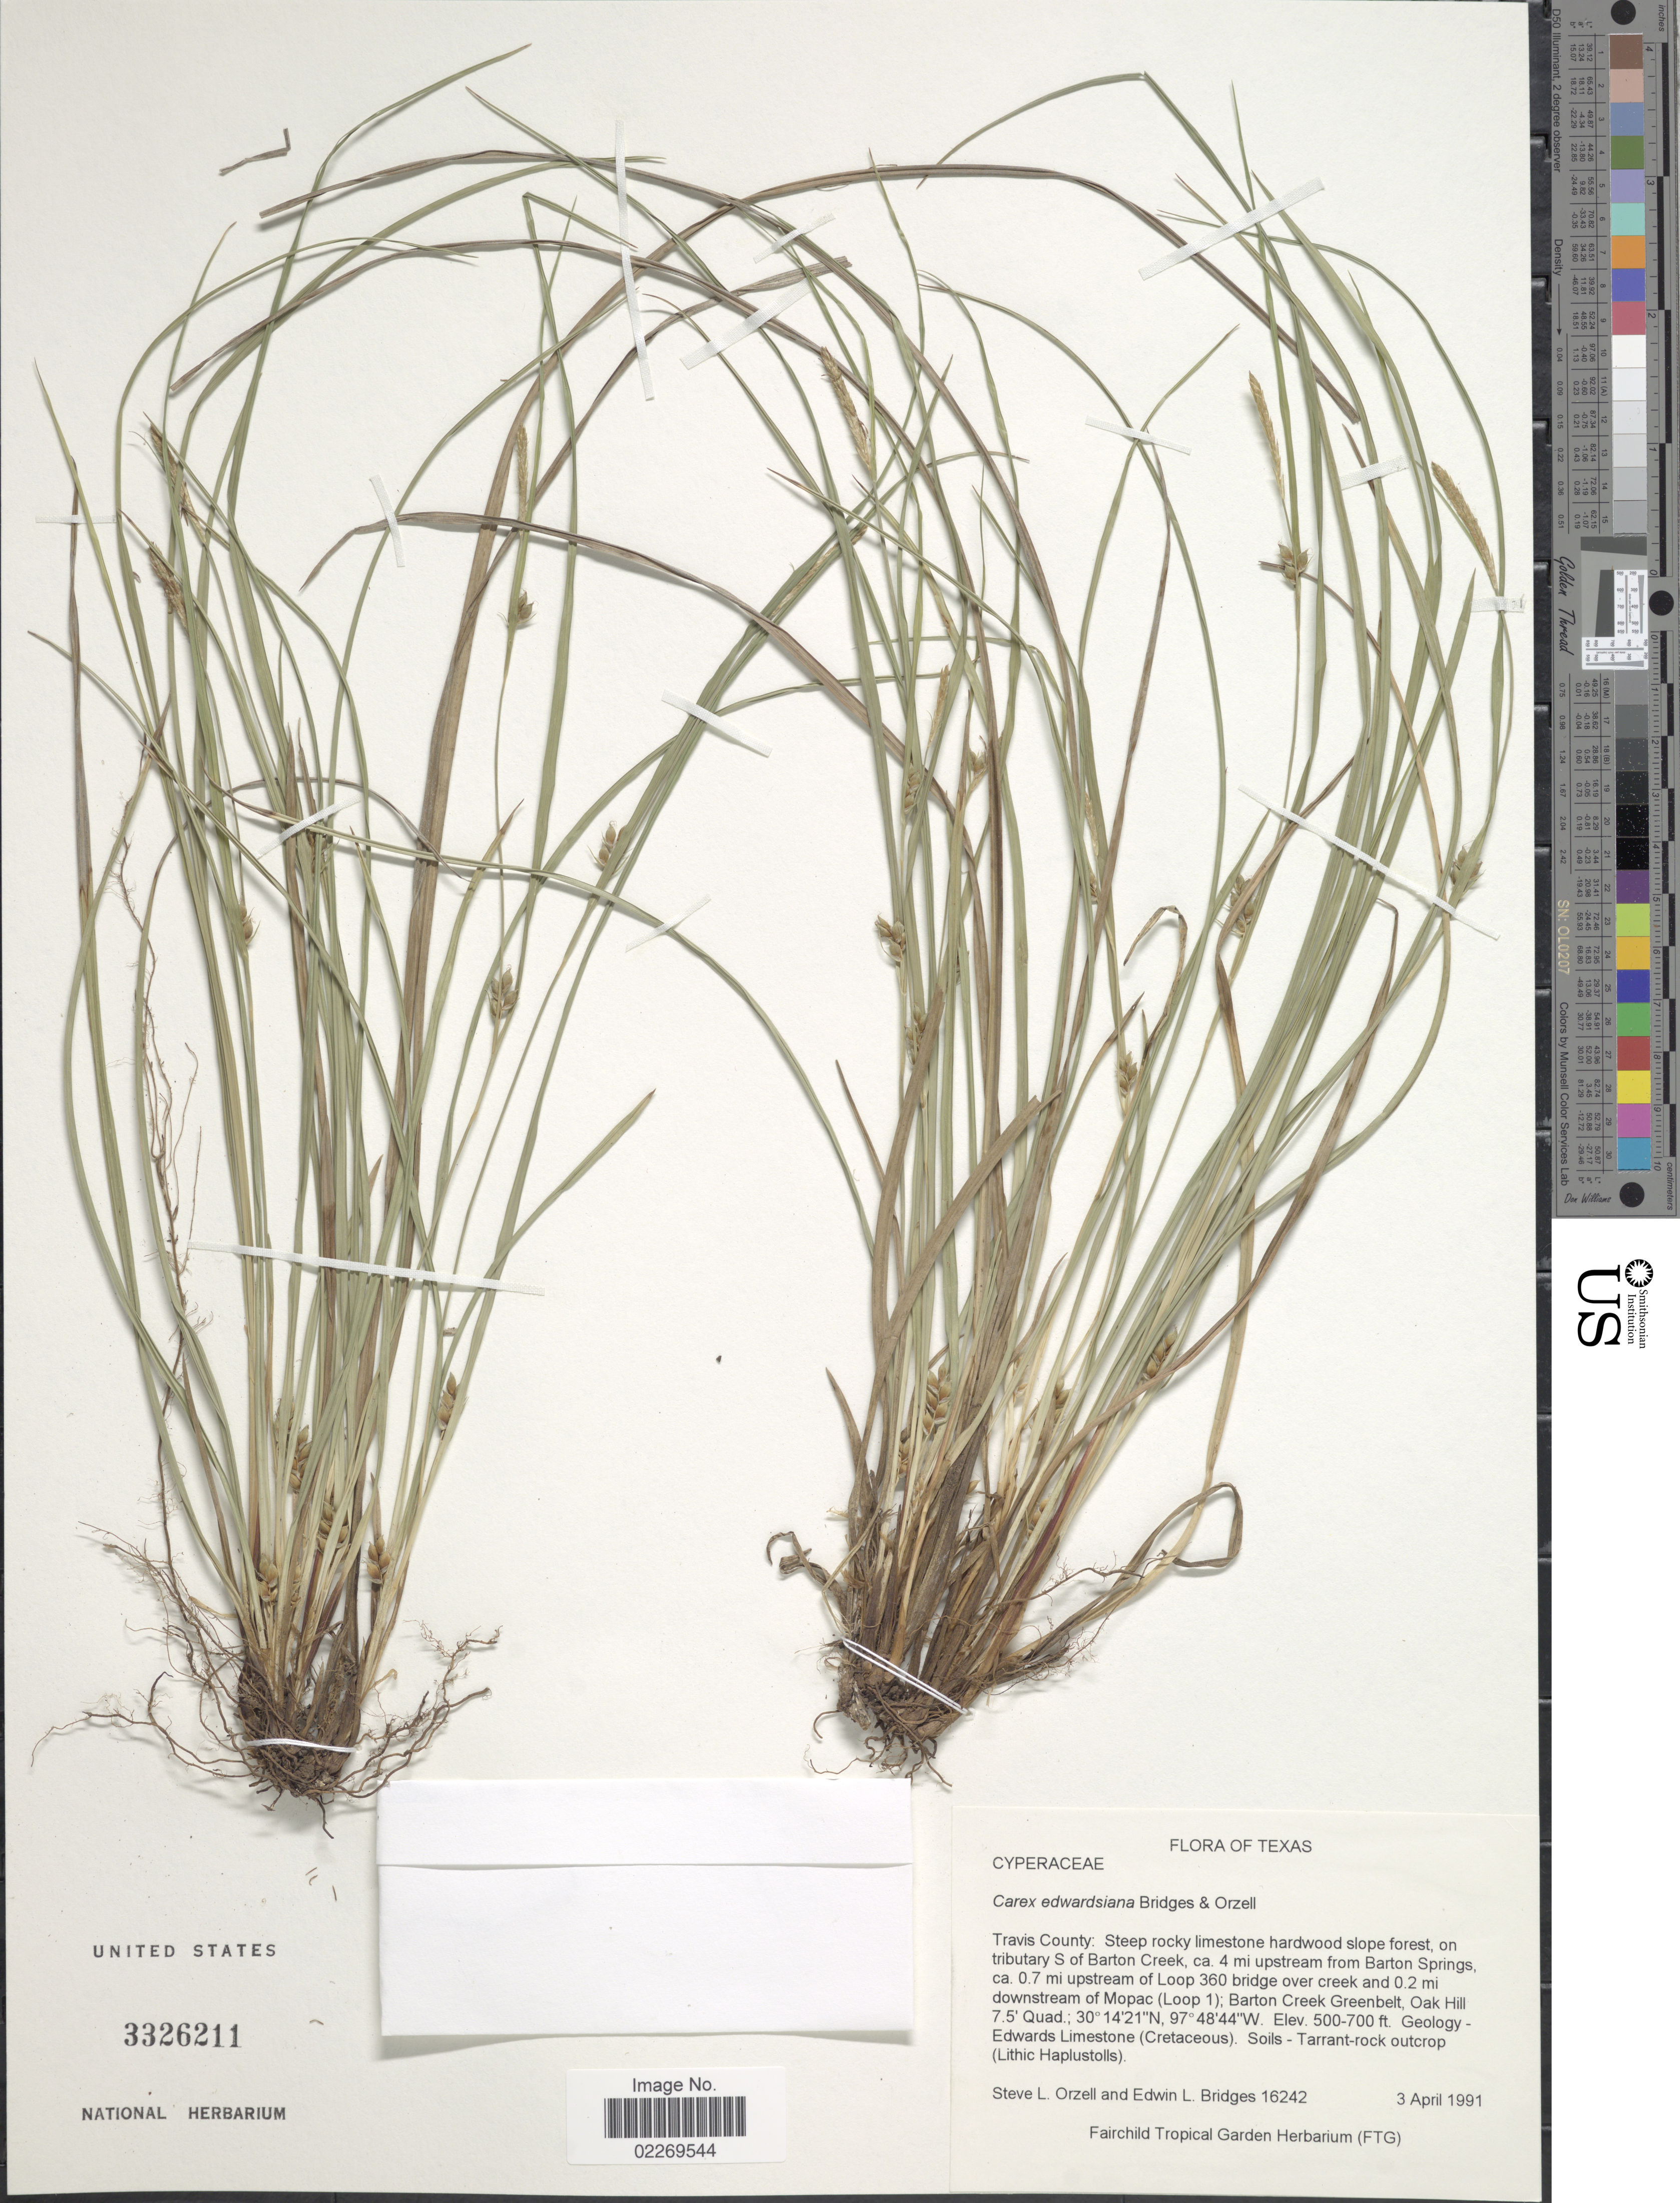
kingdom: Plantae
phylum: Tracheophyta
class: Liliopsida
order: Poales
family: Cyperaceae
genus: Carex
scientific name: Carex edwardsiana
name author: E.L. Bridges & Orzell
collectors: S. Orzell & E. Bridges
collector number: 16242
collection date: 1991-04-03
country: United States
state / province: Texas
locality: Travis County: on tributary S of Barton Creek, ca. 4 mi uptream from Barton Springs, ca. 0.7 mi upstream of Loo [ 360 bridge over creek and 0.2 mi downstream of Mopac (Loop 1) Barton Creek Greenbelt, Oak Hill 7.5 Quad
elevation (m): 152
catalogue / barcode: US 3326211